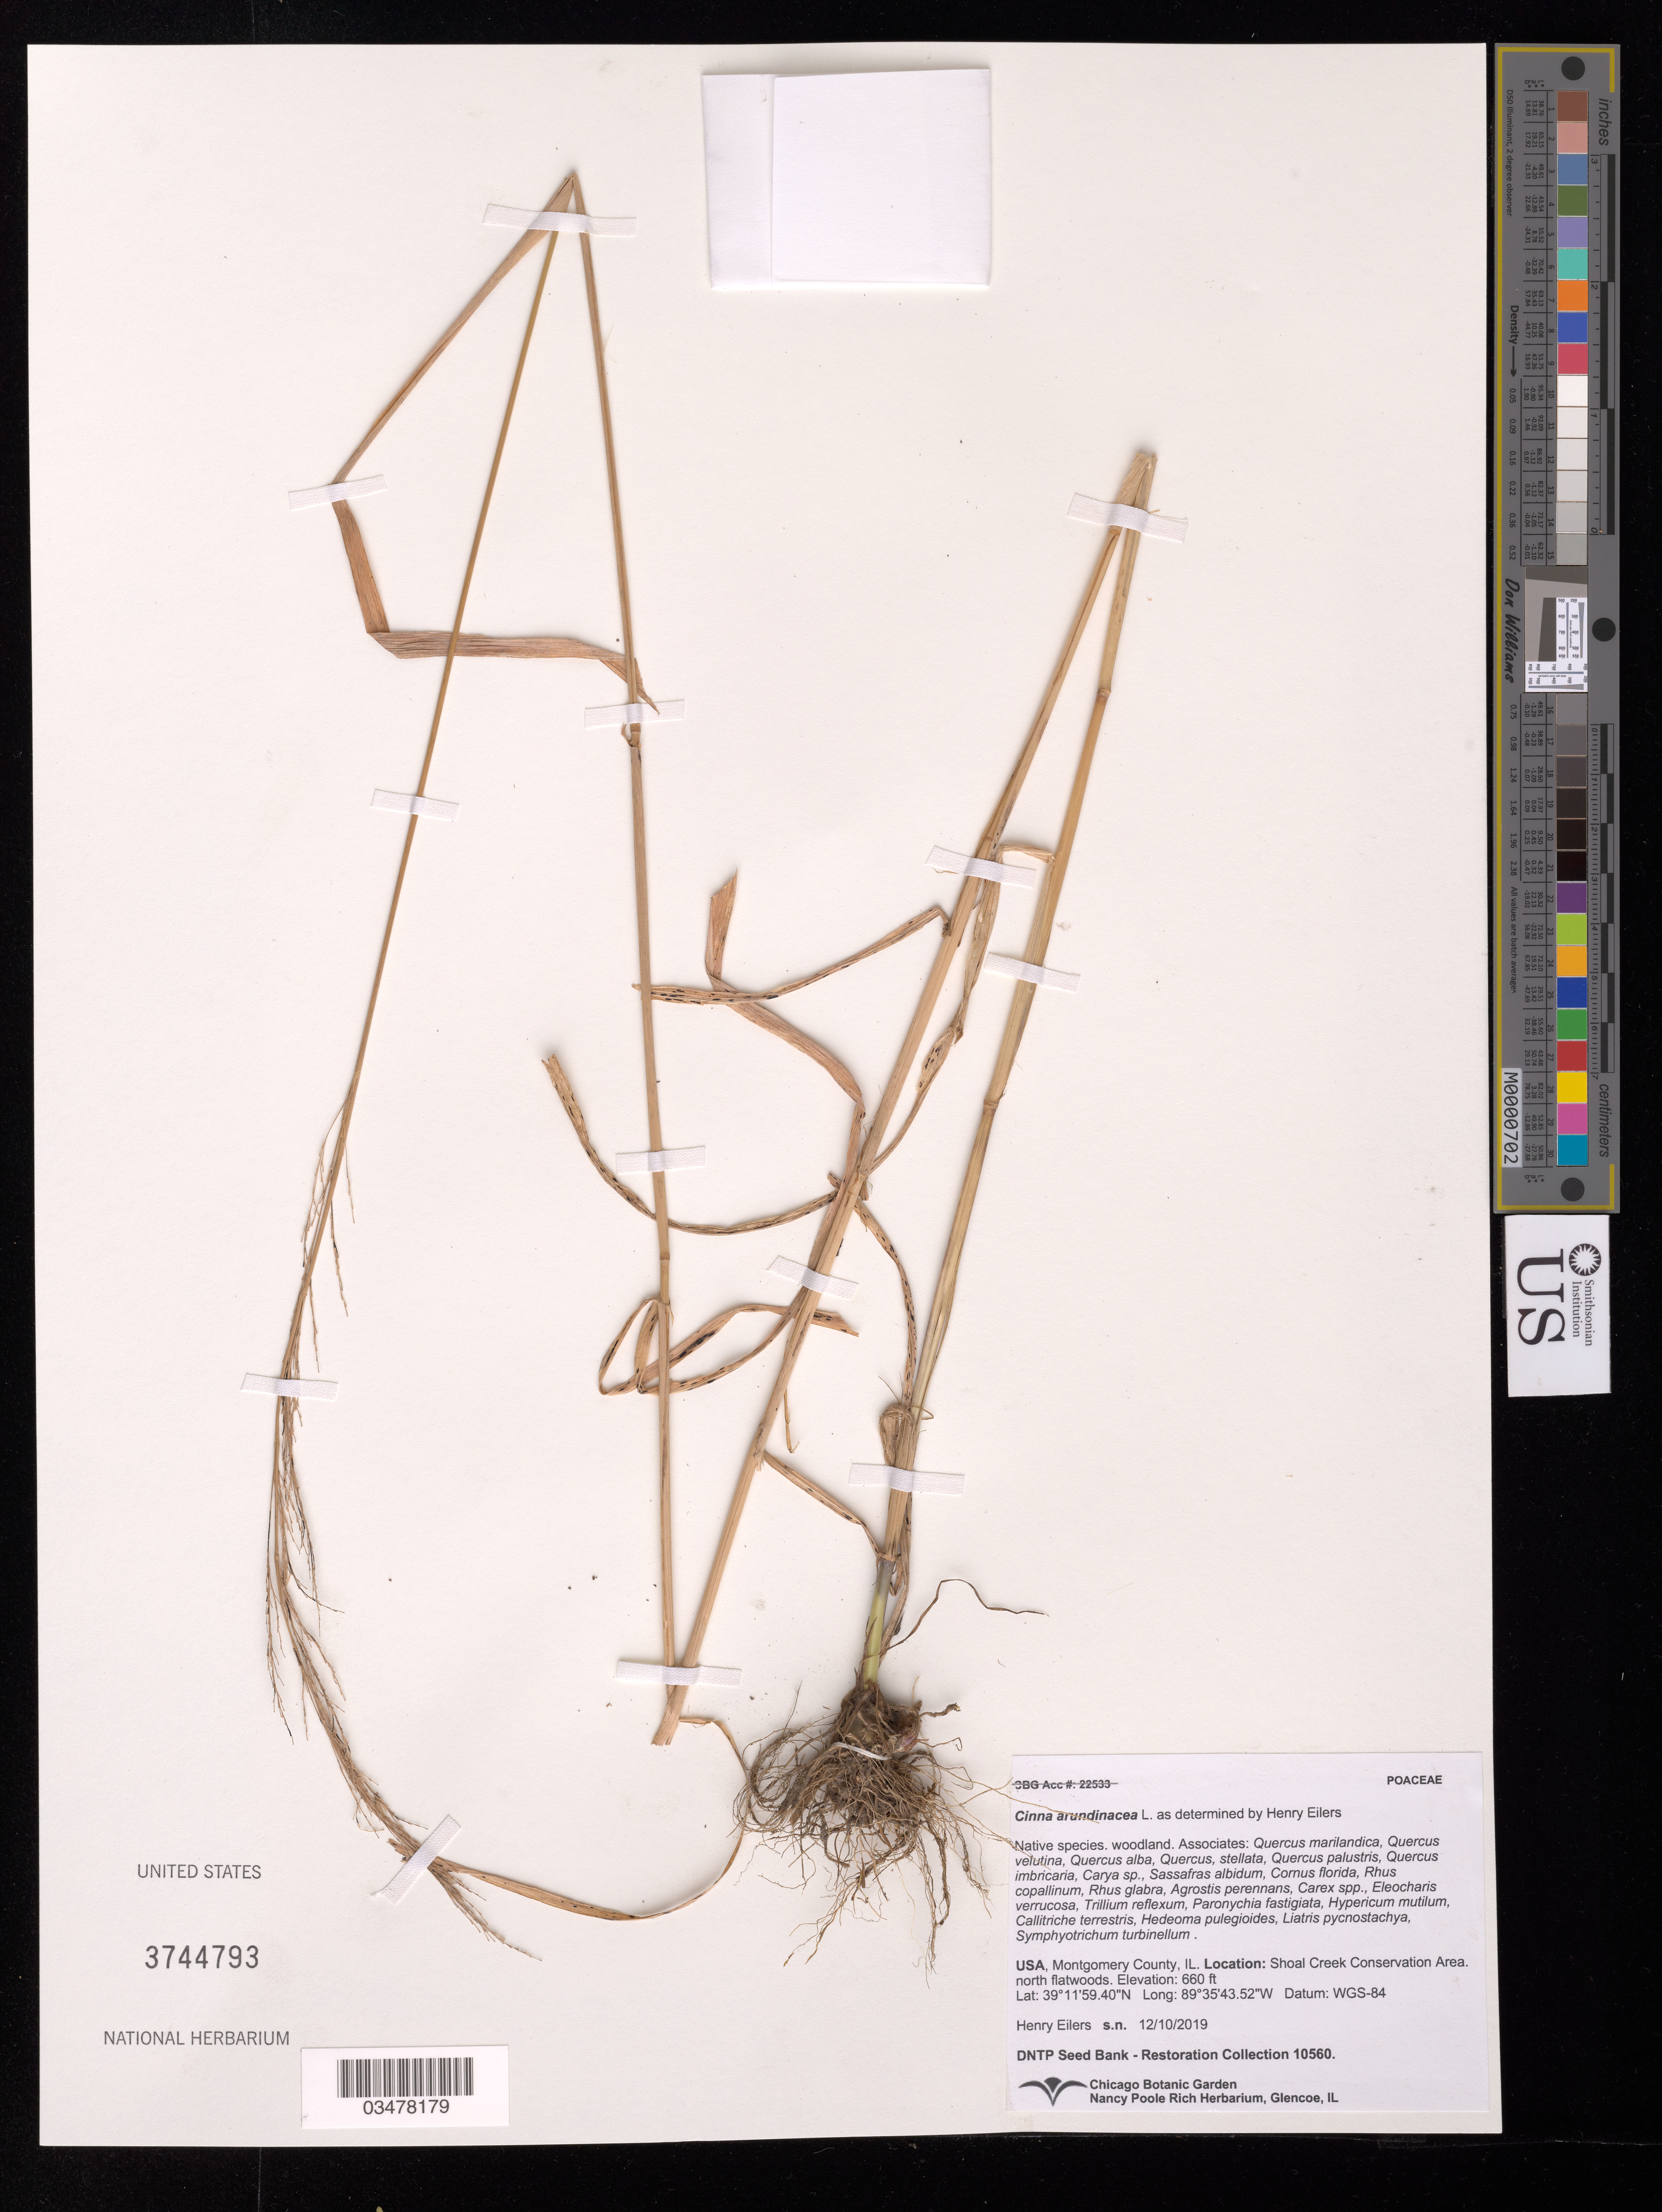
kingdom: Plantae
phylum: Tracheophyta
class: Liliopsida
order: Poales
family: Poaceae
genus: Cinna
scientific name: Cinna arundinacea Hook. ex B.D. Jacks. nom. nud.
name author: Hook. ex B.D. Jacks.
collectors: H. Eilers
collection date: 2019-12-10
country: United States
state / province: Illinois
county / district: Montgomery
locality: Shoal Creek Conservation Area, north flatwoods.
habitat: Woodland. With Quercus alba, Carya sp., Cornus florida, Rhus glabra, Carex sp., etc.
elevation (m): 201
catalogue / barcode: US 3744793